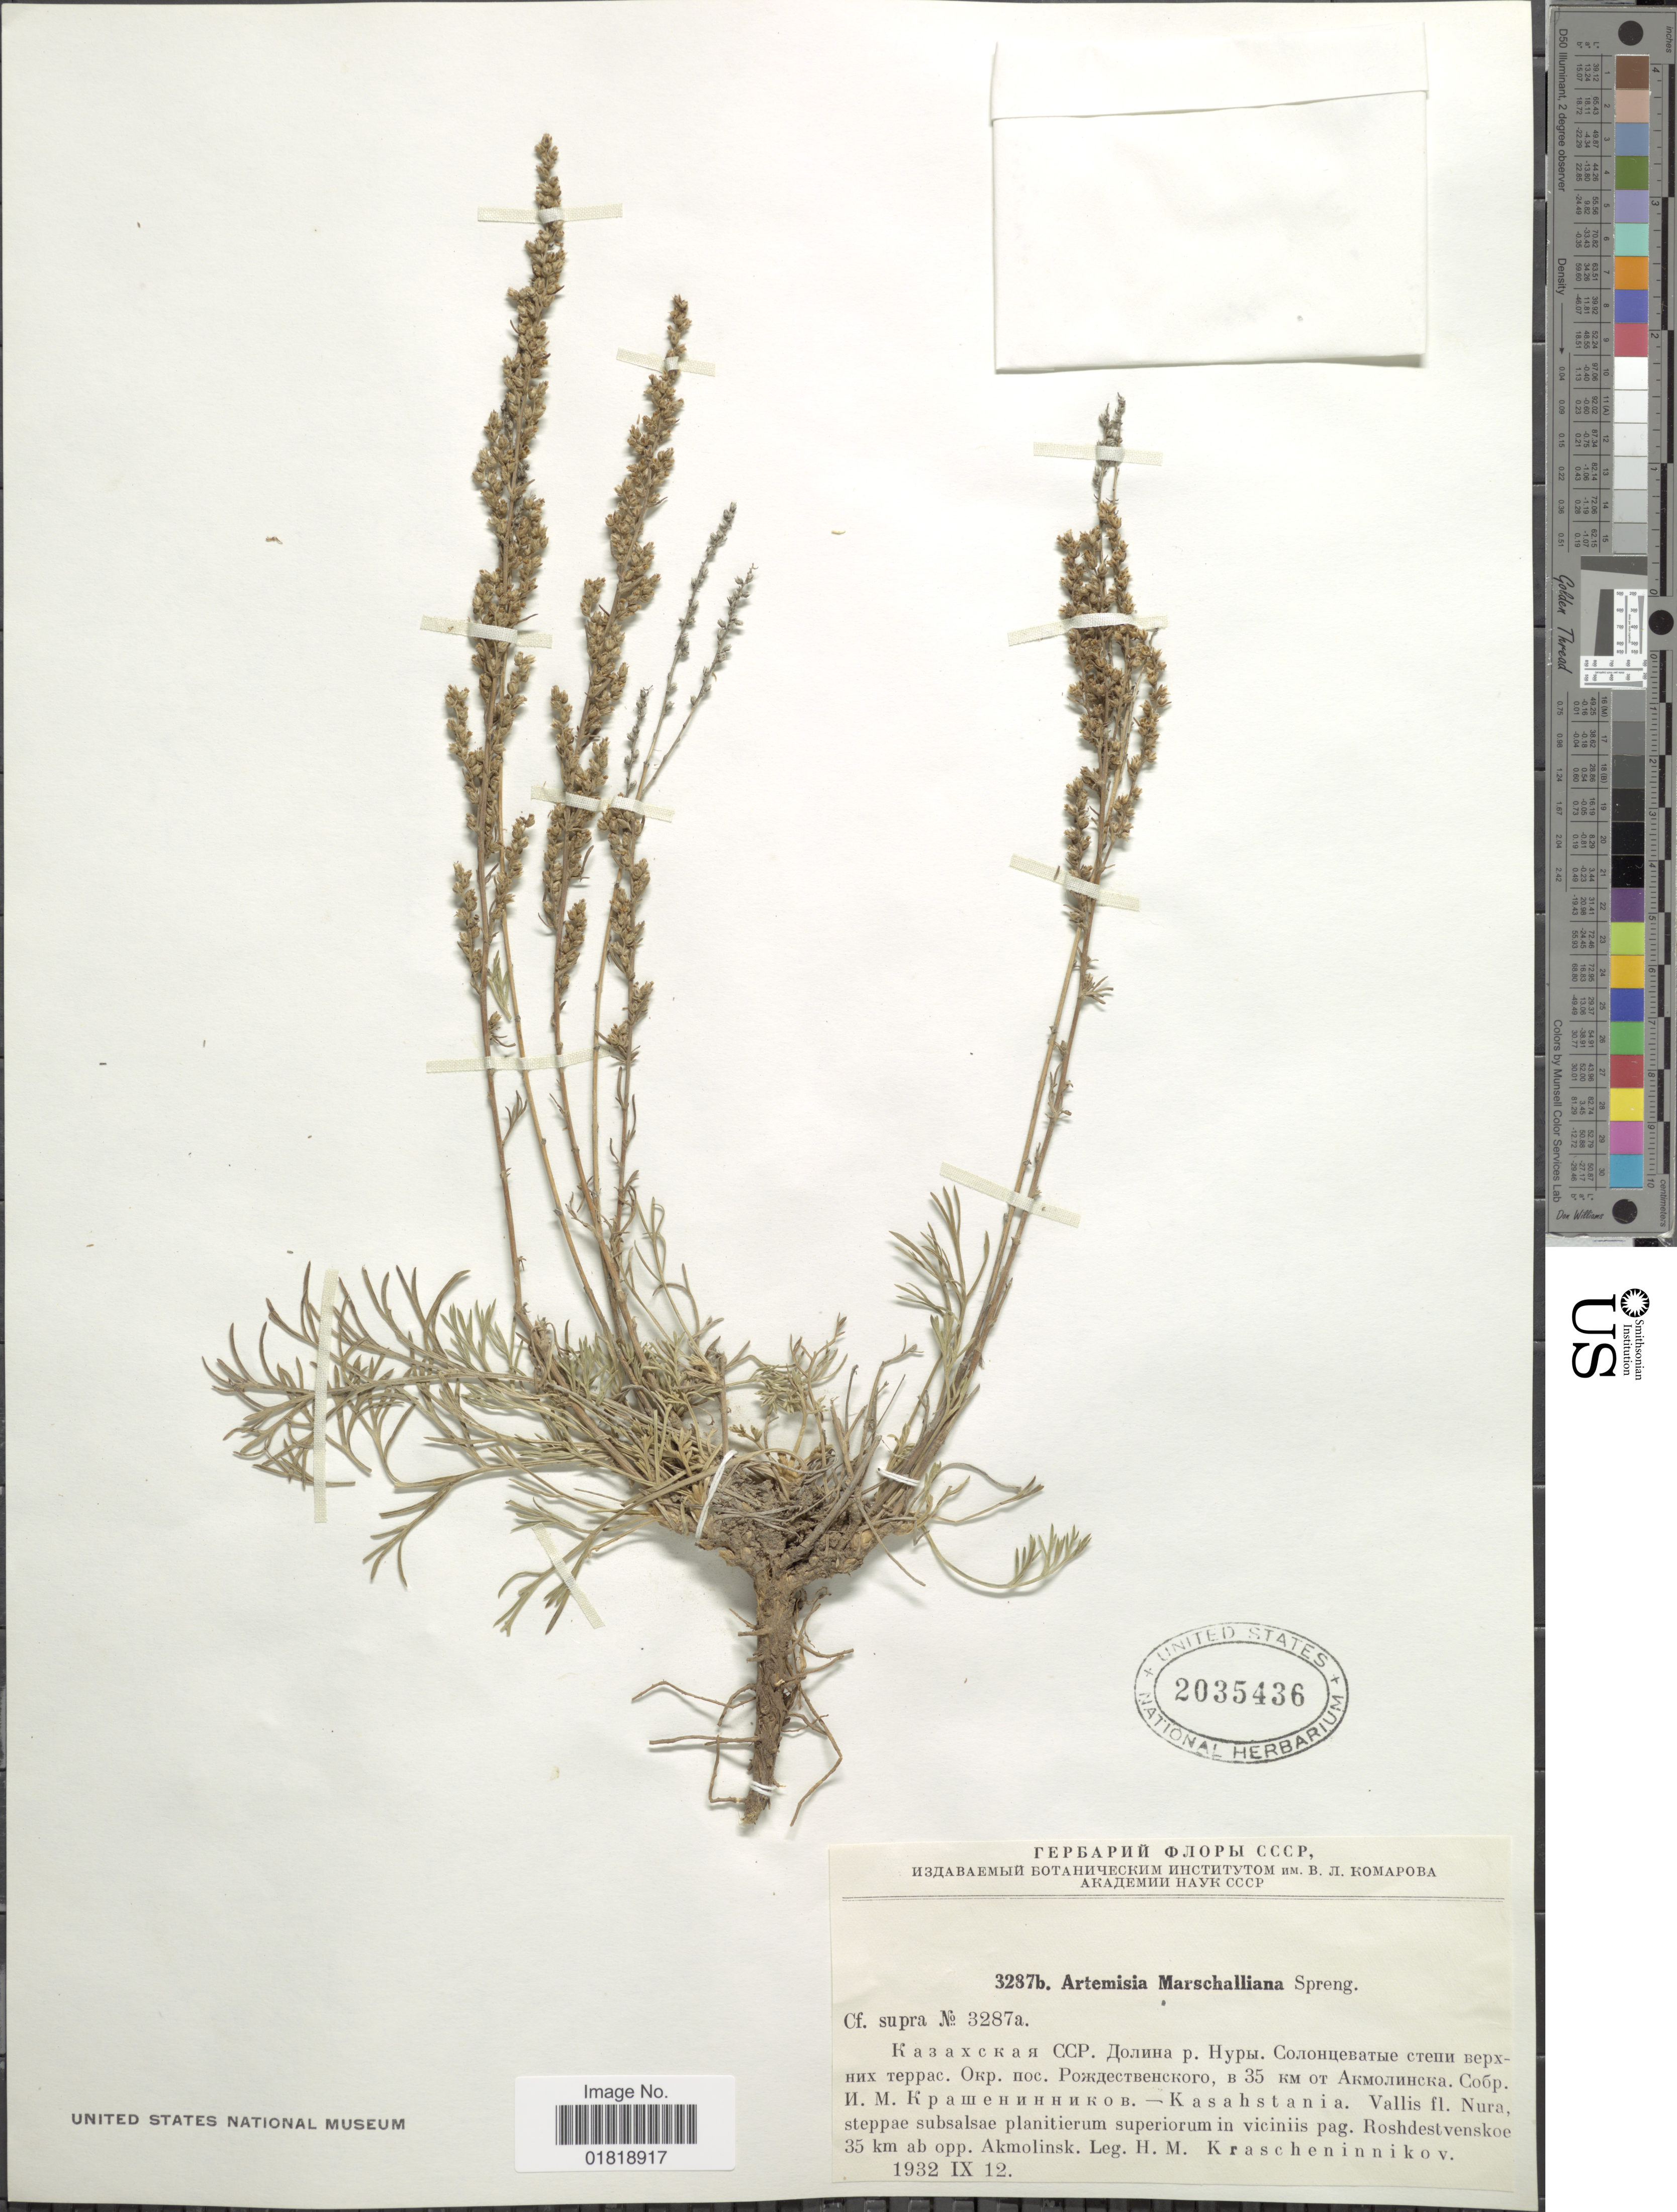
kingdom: Plantae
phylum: Tracheophyta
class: Magnoliopsida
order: Asterales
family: Asteraceae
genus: Artemisia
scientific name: Artemisia marschalliana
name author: Spreng.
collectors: H. Krascheninnikov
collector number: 3287b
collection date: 1932-09-12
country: Kazakhstan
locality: Vallis fl. Nura, steppae subsalsae plantierum superiorum in viciniis pag. Rhoshdestvenskoe 35 km ab opp. Akmolinsk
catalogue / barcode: US 2035436